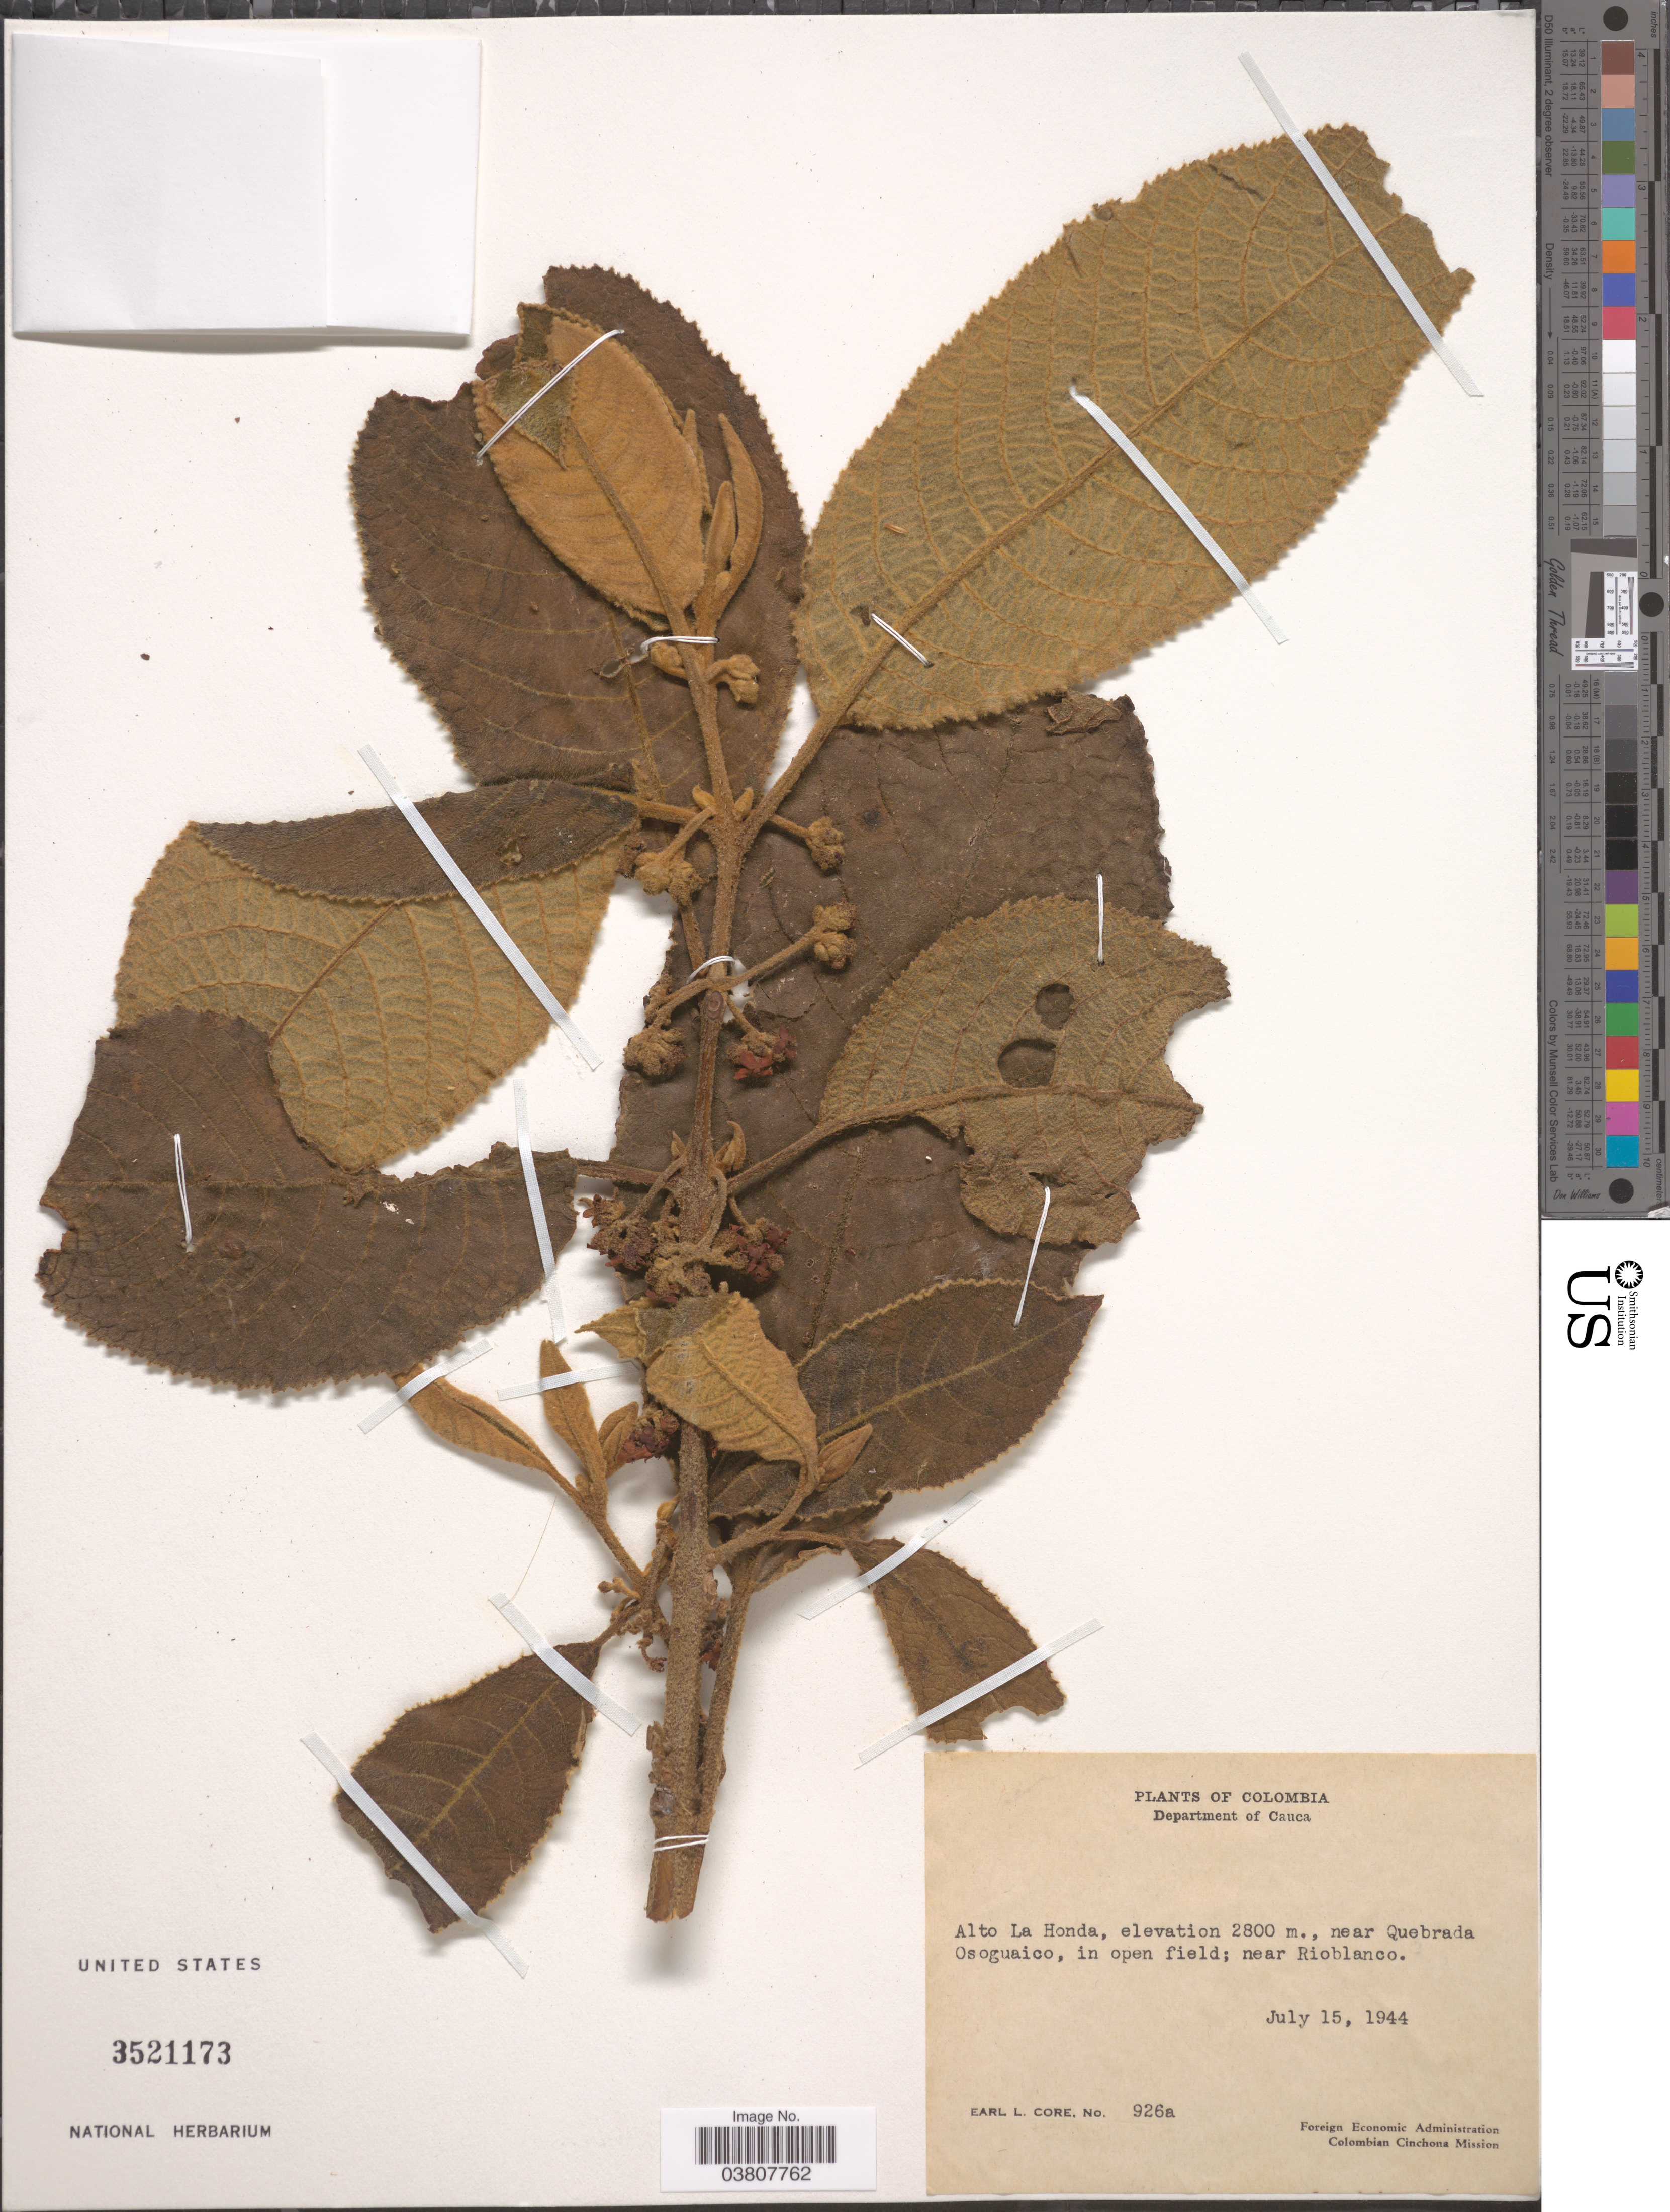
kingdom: Plantae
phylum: Tracheophyta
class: Magnoliopsida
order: Laurales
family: Siparunaceae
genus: Siparuna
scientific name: Siparuna sp.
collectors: E. L. Core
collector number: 926a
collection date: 1944-07-15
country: Colombia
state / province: Cauca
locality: Department of Cauca. Alto La Honda, near Quebrada Osoguaico, in open field; near Rioblanco.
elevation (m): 2800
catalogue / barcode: US 3521173